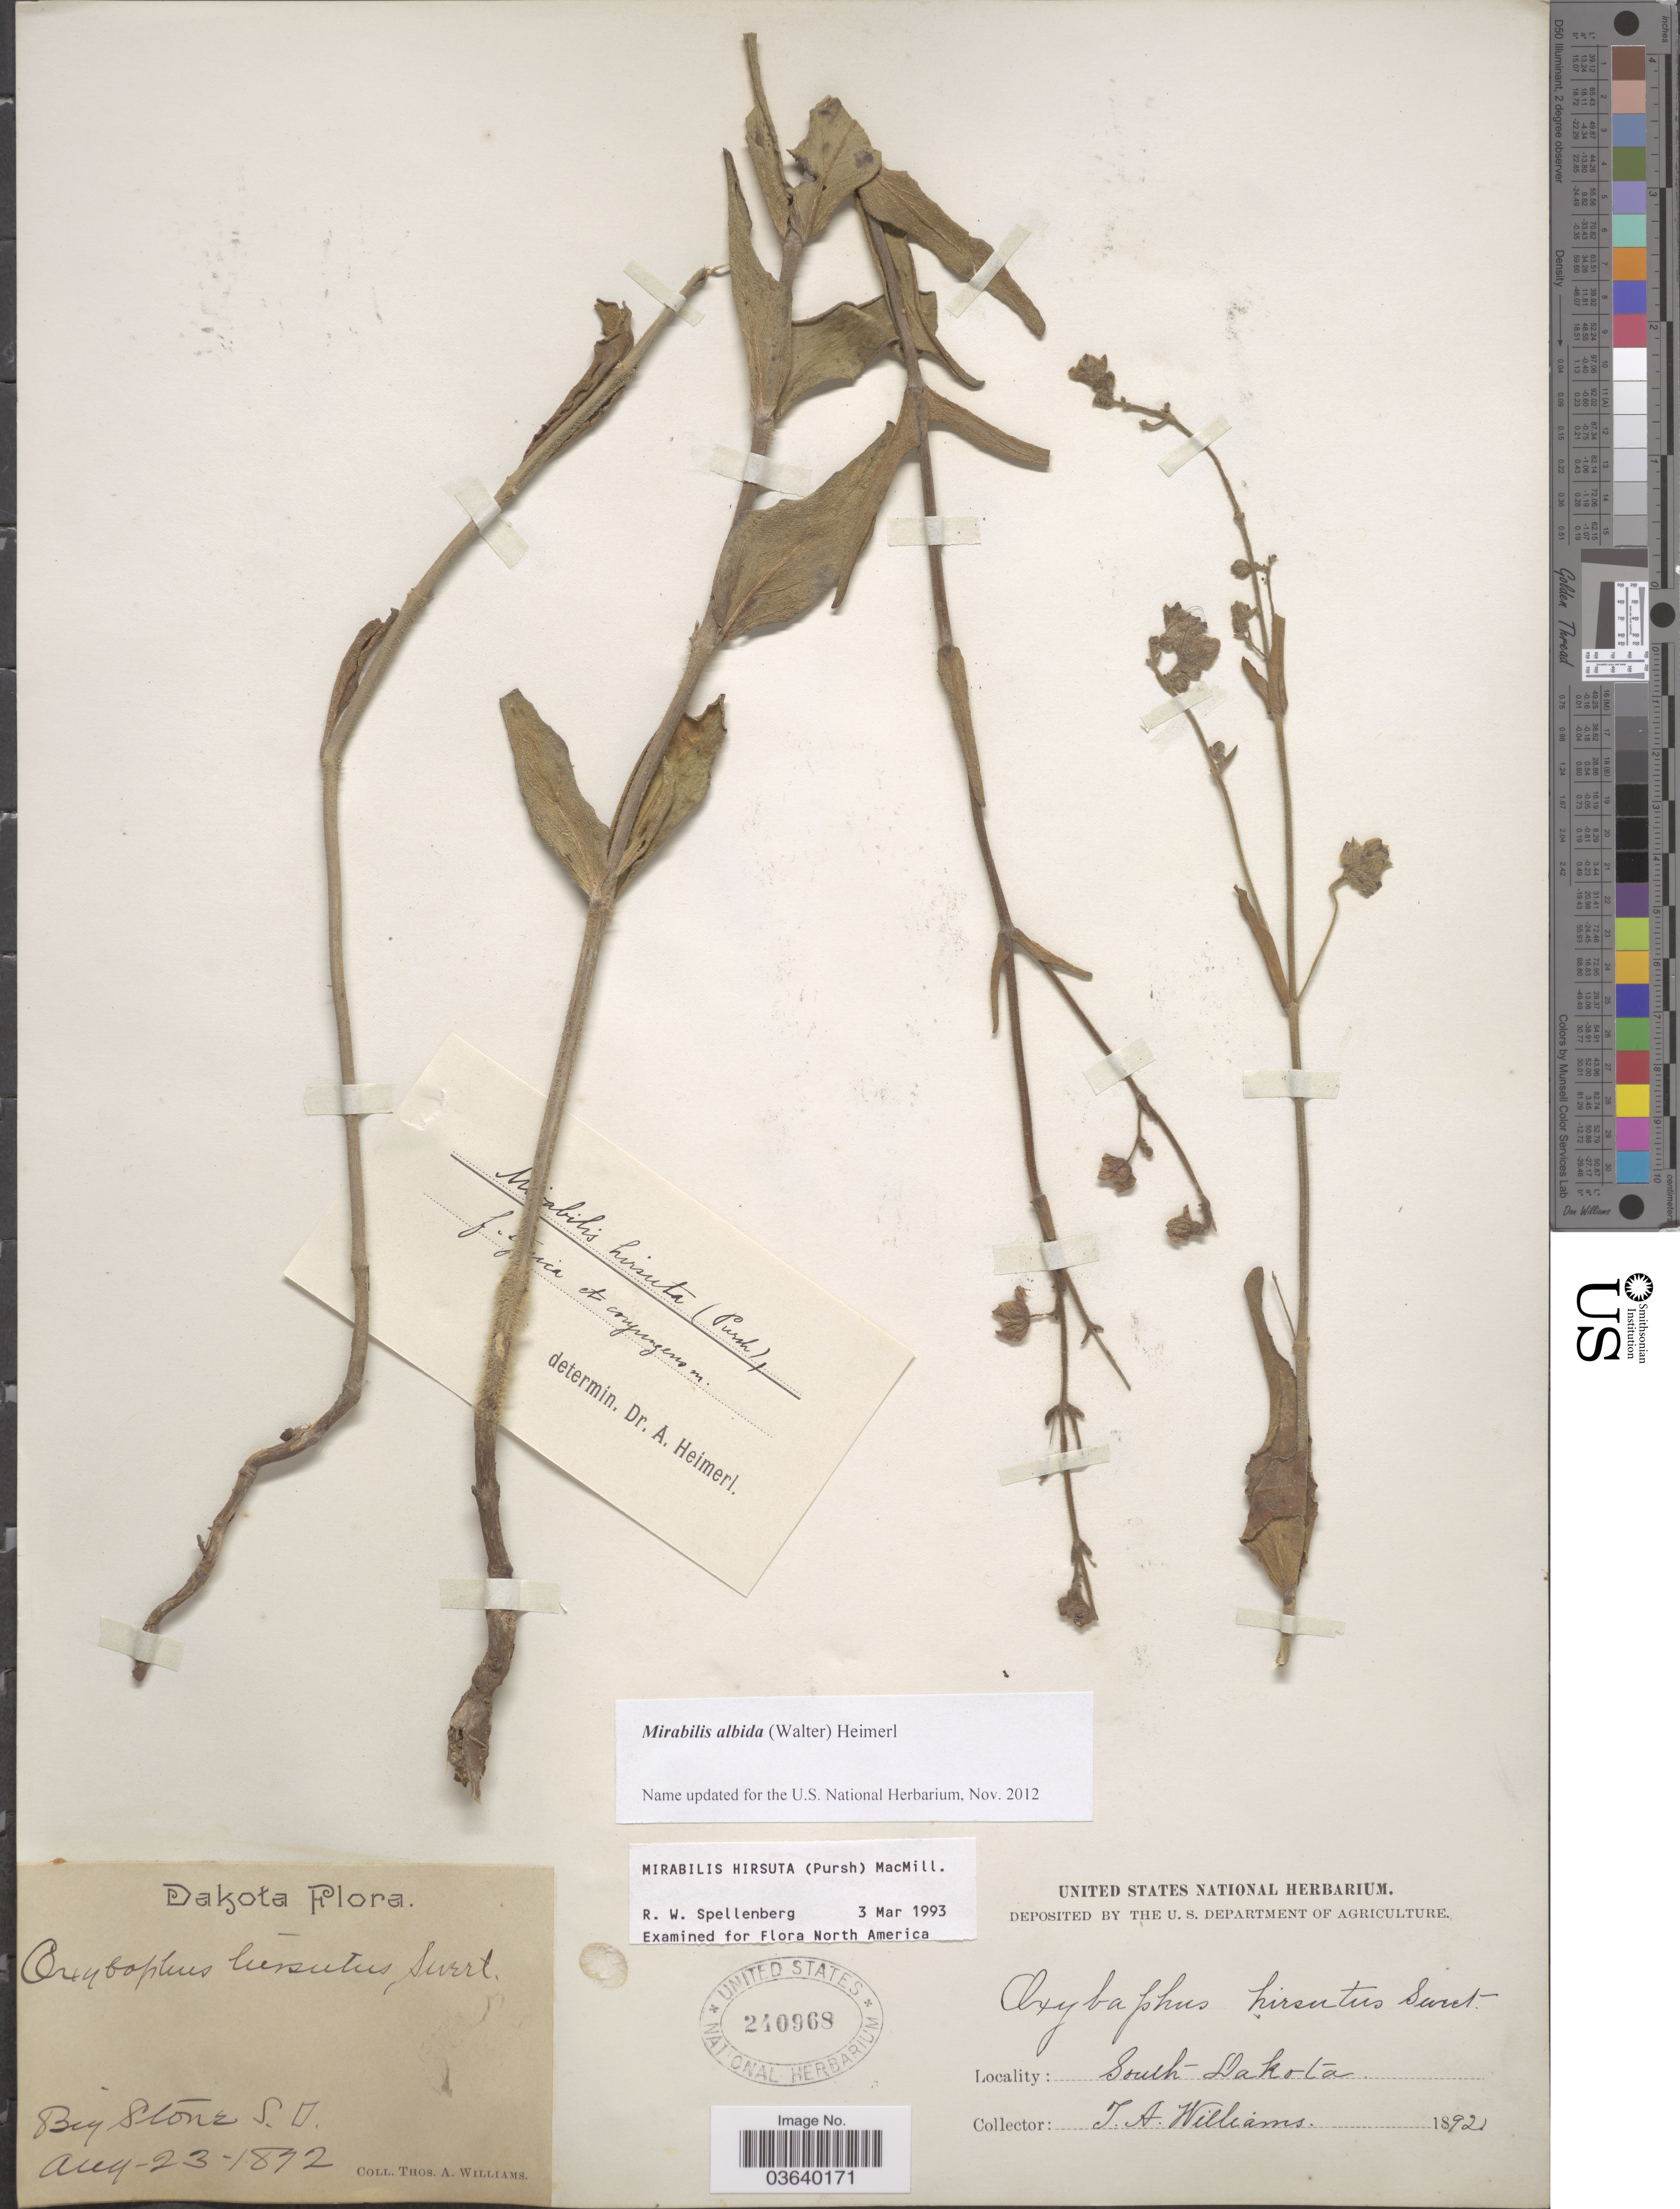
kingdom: Plantae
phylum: Tracheophyta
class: Magnoliopsida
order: Caryophyllales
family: Nyctaginaceae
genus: Mirabilis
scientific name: Mirabilis albida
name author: (Walter) Heimerl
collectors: T. A. Williams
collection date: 1892-08-23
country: United States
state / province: South Dakota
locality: Big Stone. Dakota.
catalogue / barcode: US 240968